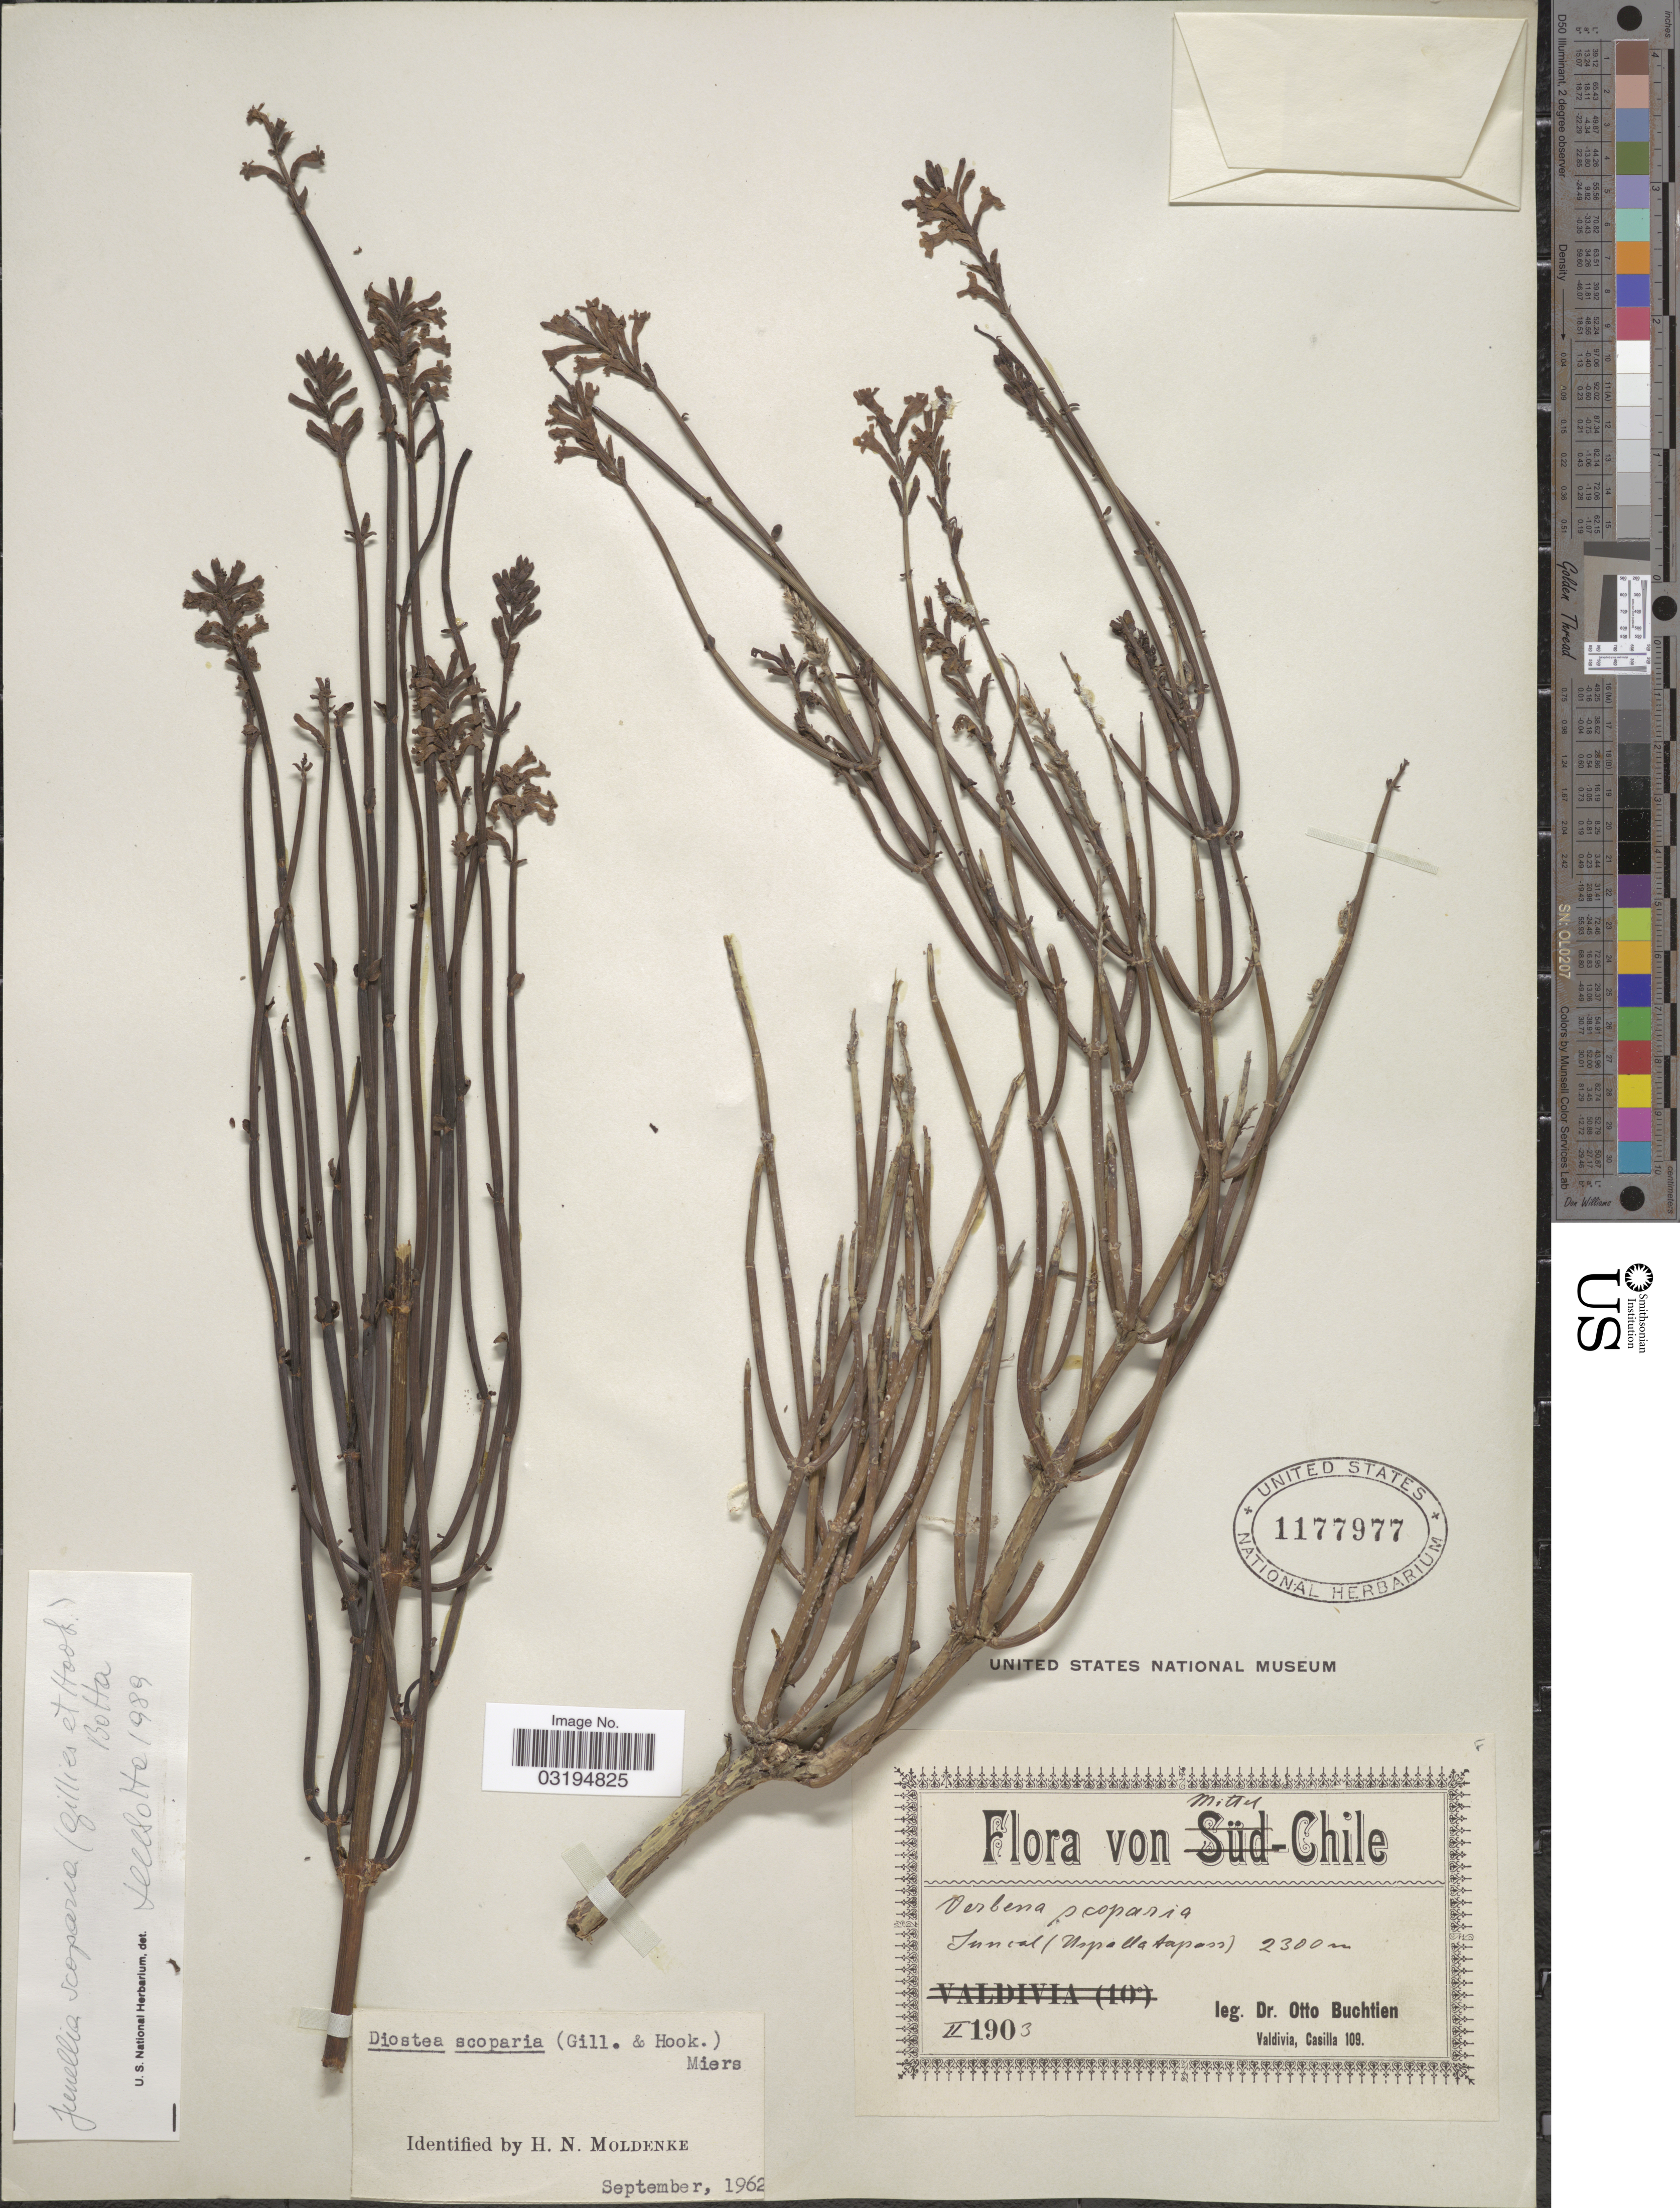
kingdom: Plantae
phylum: Tracheophyta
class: Magnoliopsida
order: Lamiales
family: Verbenaceae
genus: Junellia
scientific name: Junellia scoparia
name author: (Gillies & Hook.) Botta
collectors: O. Buchtien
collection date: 1903-02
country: Chile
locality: Mittel-Chile. Juncal (Uspallatapass).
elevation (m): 2300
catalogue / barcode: US 1177977